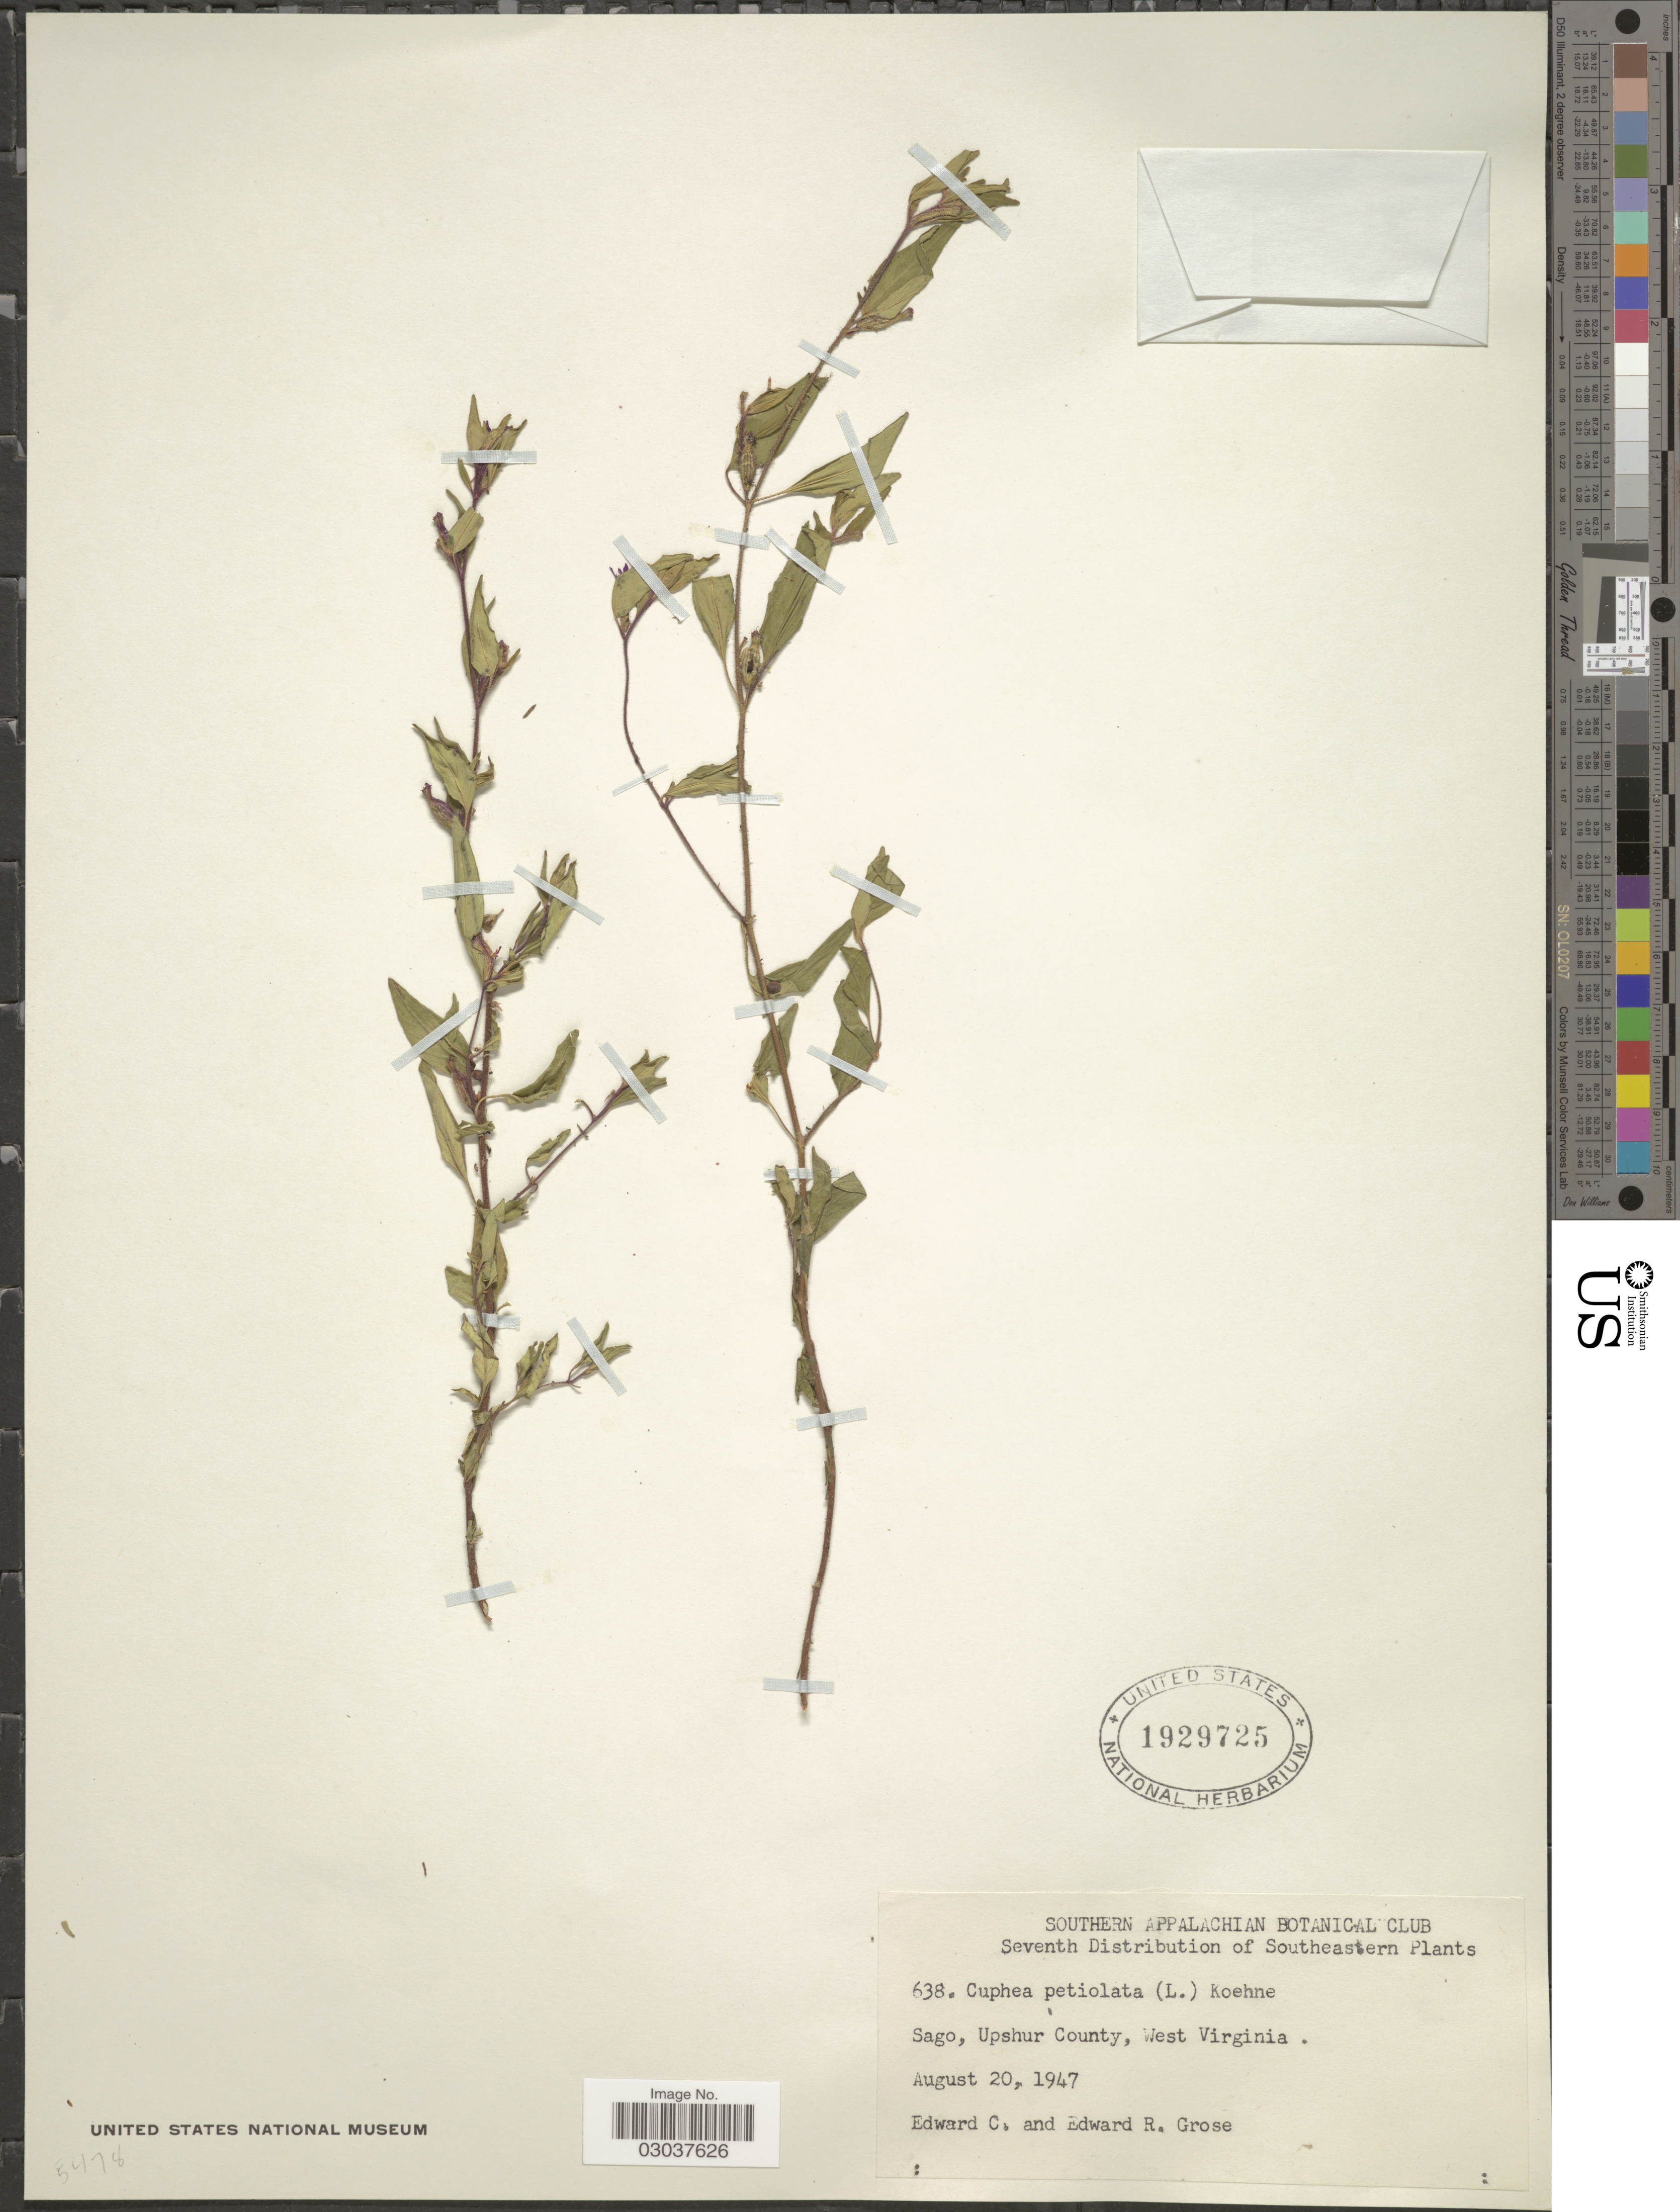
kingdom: Plantae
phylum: Tracheophyta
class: Magnoliopsida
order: Myrtales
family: Lythraceae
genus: Cuphea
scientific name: Cuphea petiolata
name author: Pohl ex Koehne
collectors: E. Grose & E. Grose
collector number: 638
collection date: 1947-08-20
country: United States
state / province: West Virginia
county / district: Upshur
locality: Southeastern. Sago, Upshur County, West Virginia.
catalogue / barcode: US 1929725